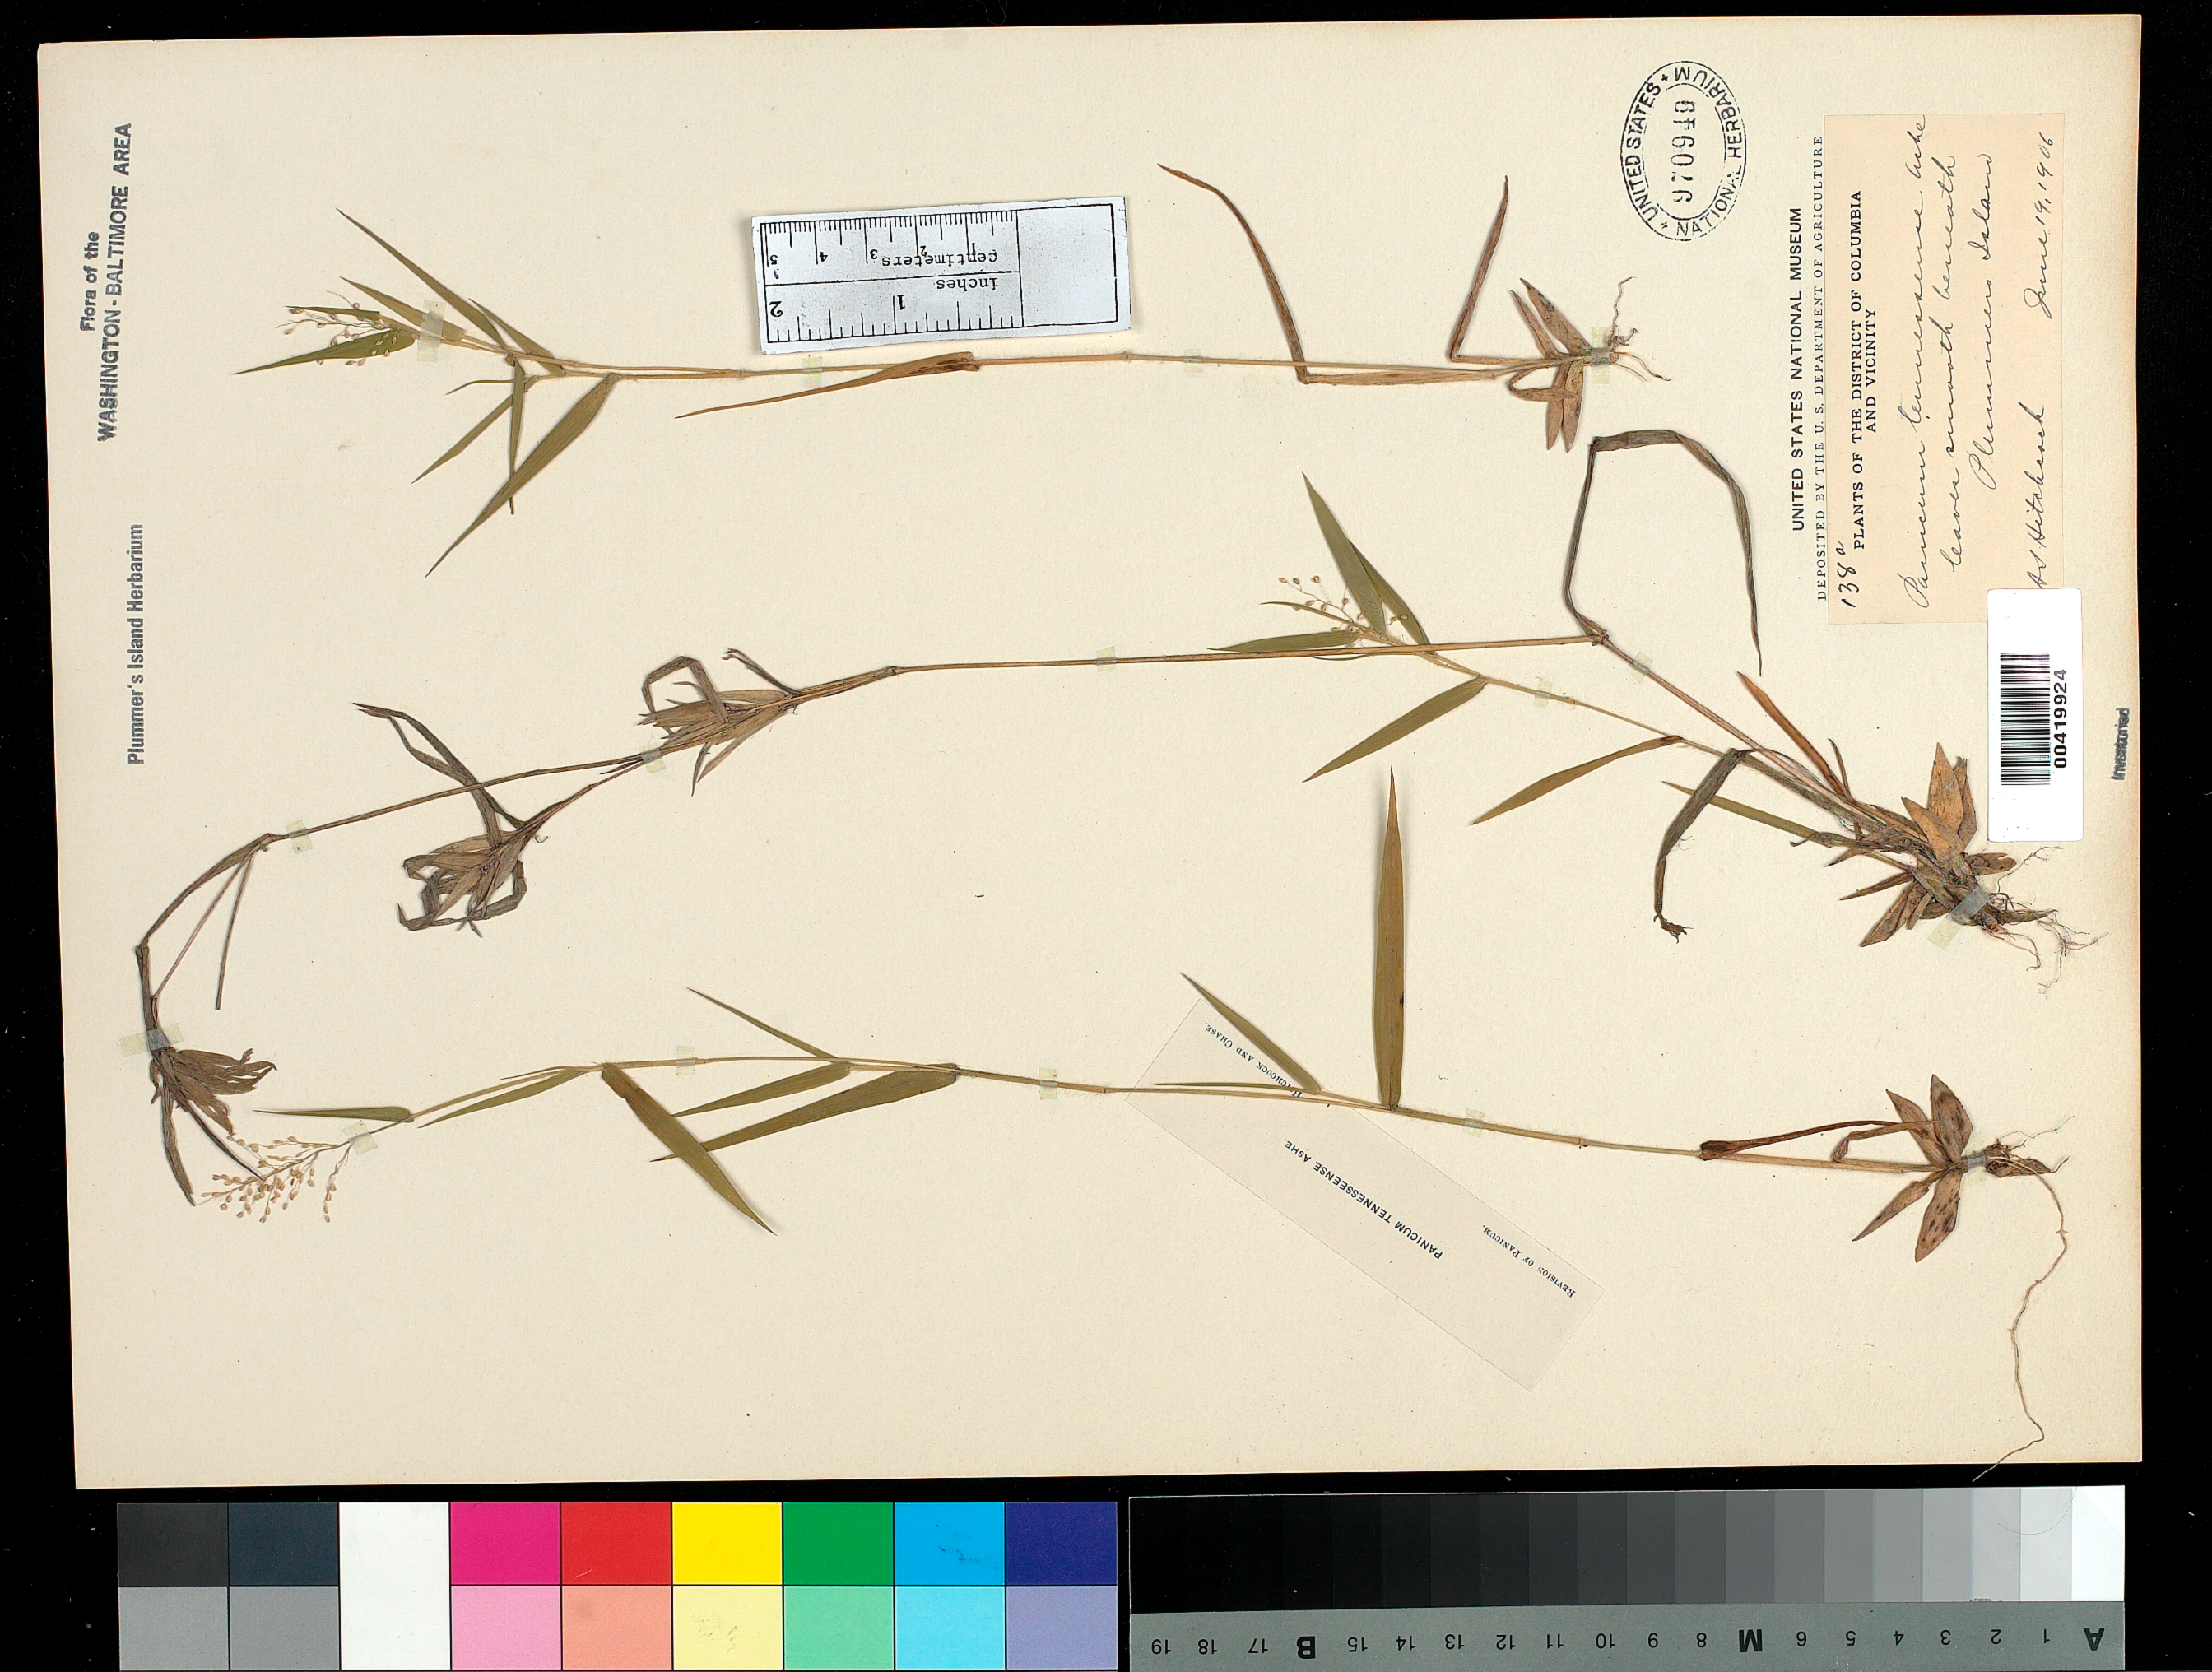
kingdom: Plantae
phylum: Tracheophyta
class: Liliopsida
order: Poales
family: Poaceae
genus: Dichanthelium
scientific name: Dichanthelium acuminatum var. acuminatum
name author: (Sw.) Gould & C.A. Clark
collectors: A. S. Hitchcock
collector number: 138A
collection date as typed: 19 Jun 1906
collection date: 1906-06-19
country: United States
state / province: Maryland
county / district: Montgomery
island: Plummers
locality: Plummer's Island C. & O. Canal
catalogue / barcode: US 970949